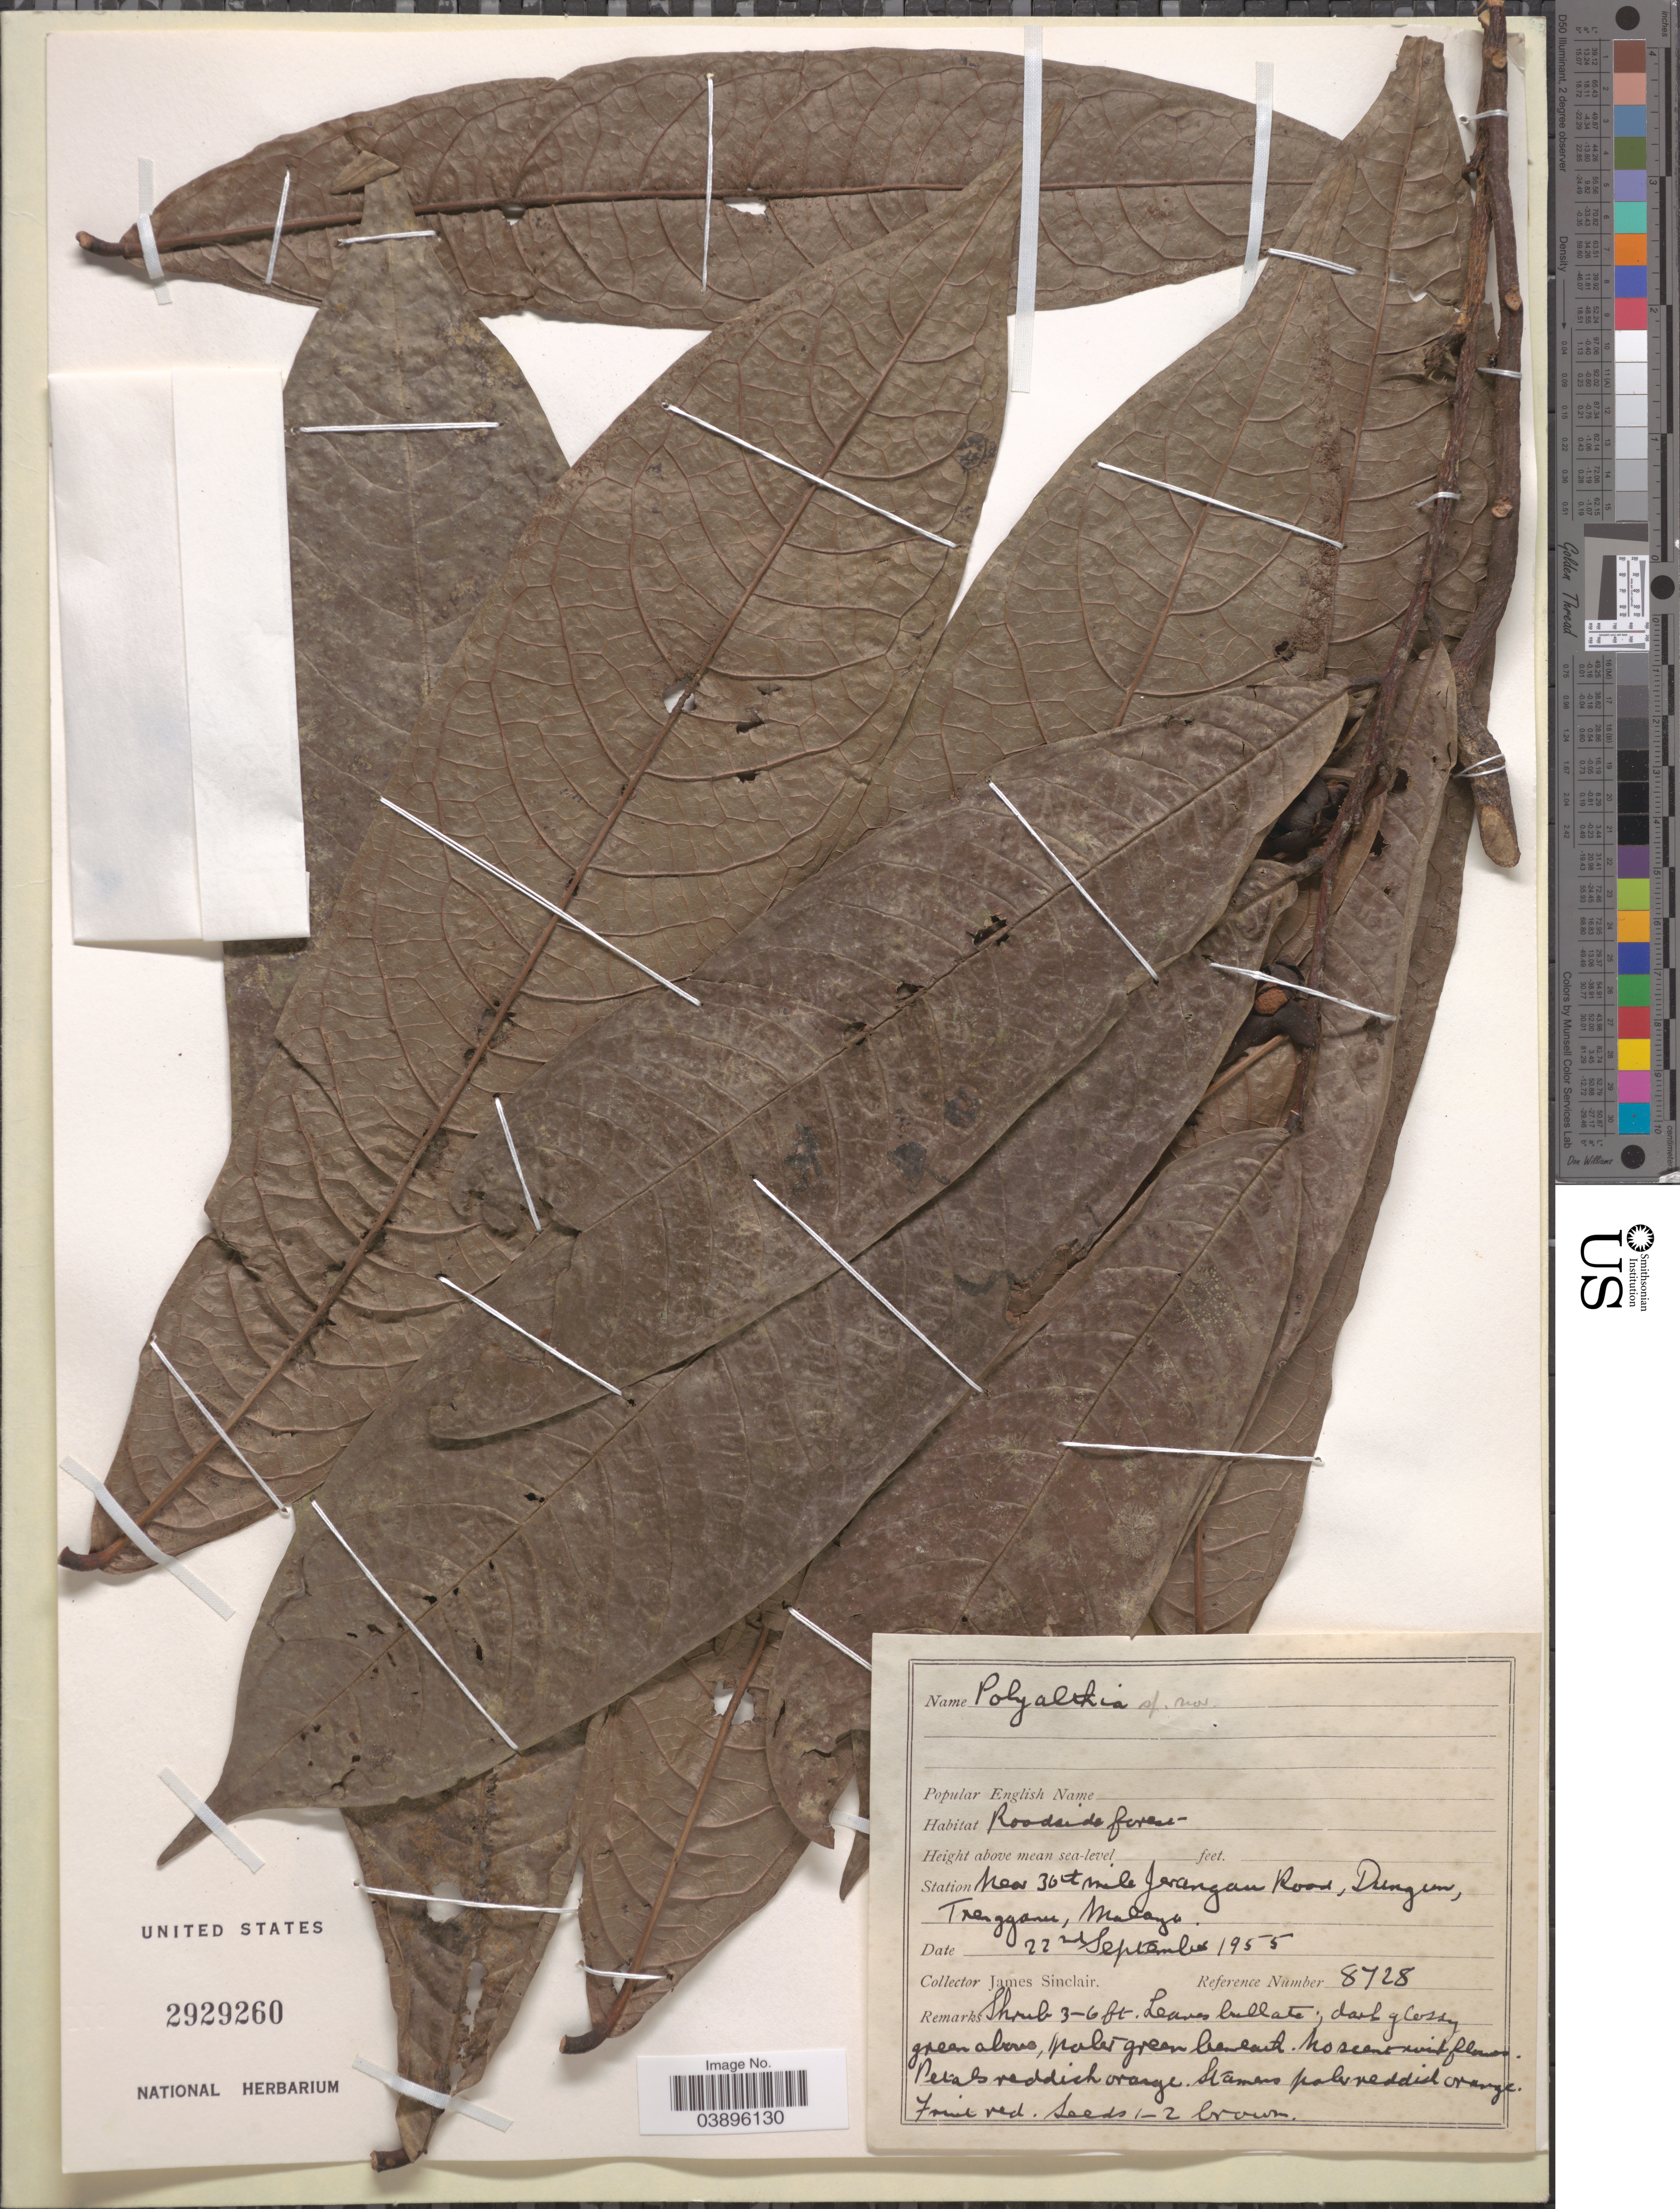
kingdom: Plantae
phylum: Tracheophyta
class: Magnoliopsida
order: Magnoliales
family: Annonaceae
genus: Polyalthia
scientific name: Polyalthia sp.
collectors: J. Sinclair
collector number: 8728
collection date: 1955-09-22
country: Malaysia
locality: Station: Near 30th Mile Jerangan Road, Drenen, Trenggau, Malaya.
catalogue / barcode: US 2929260